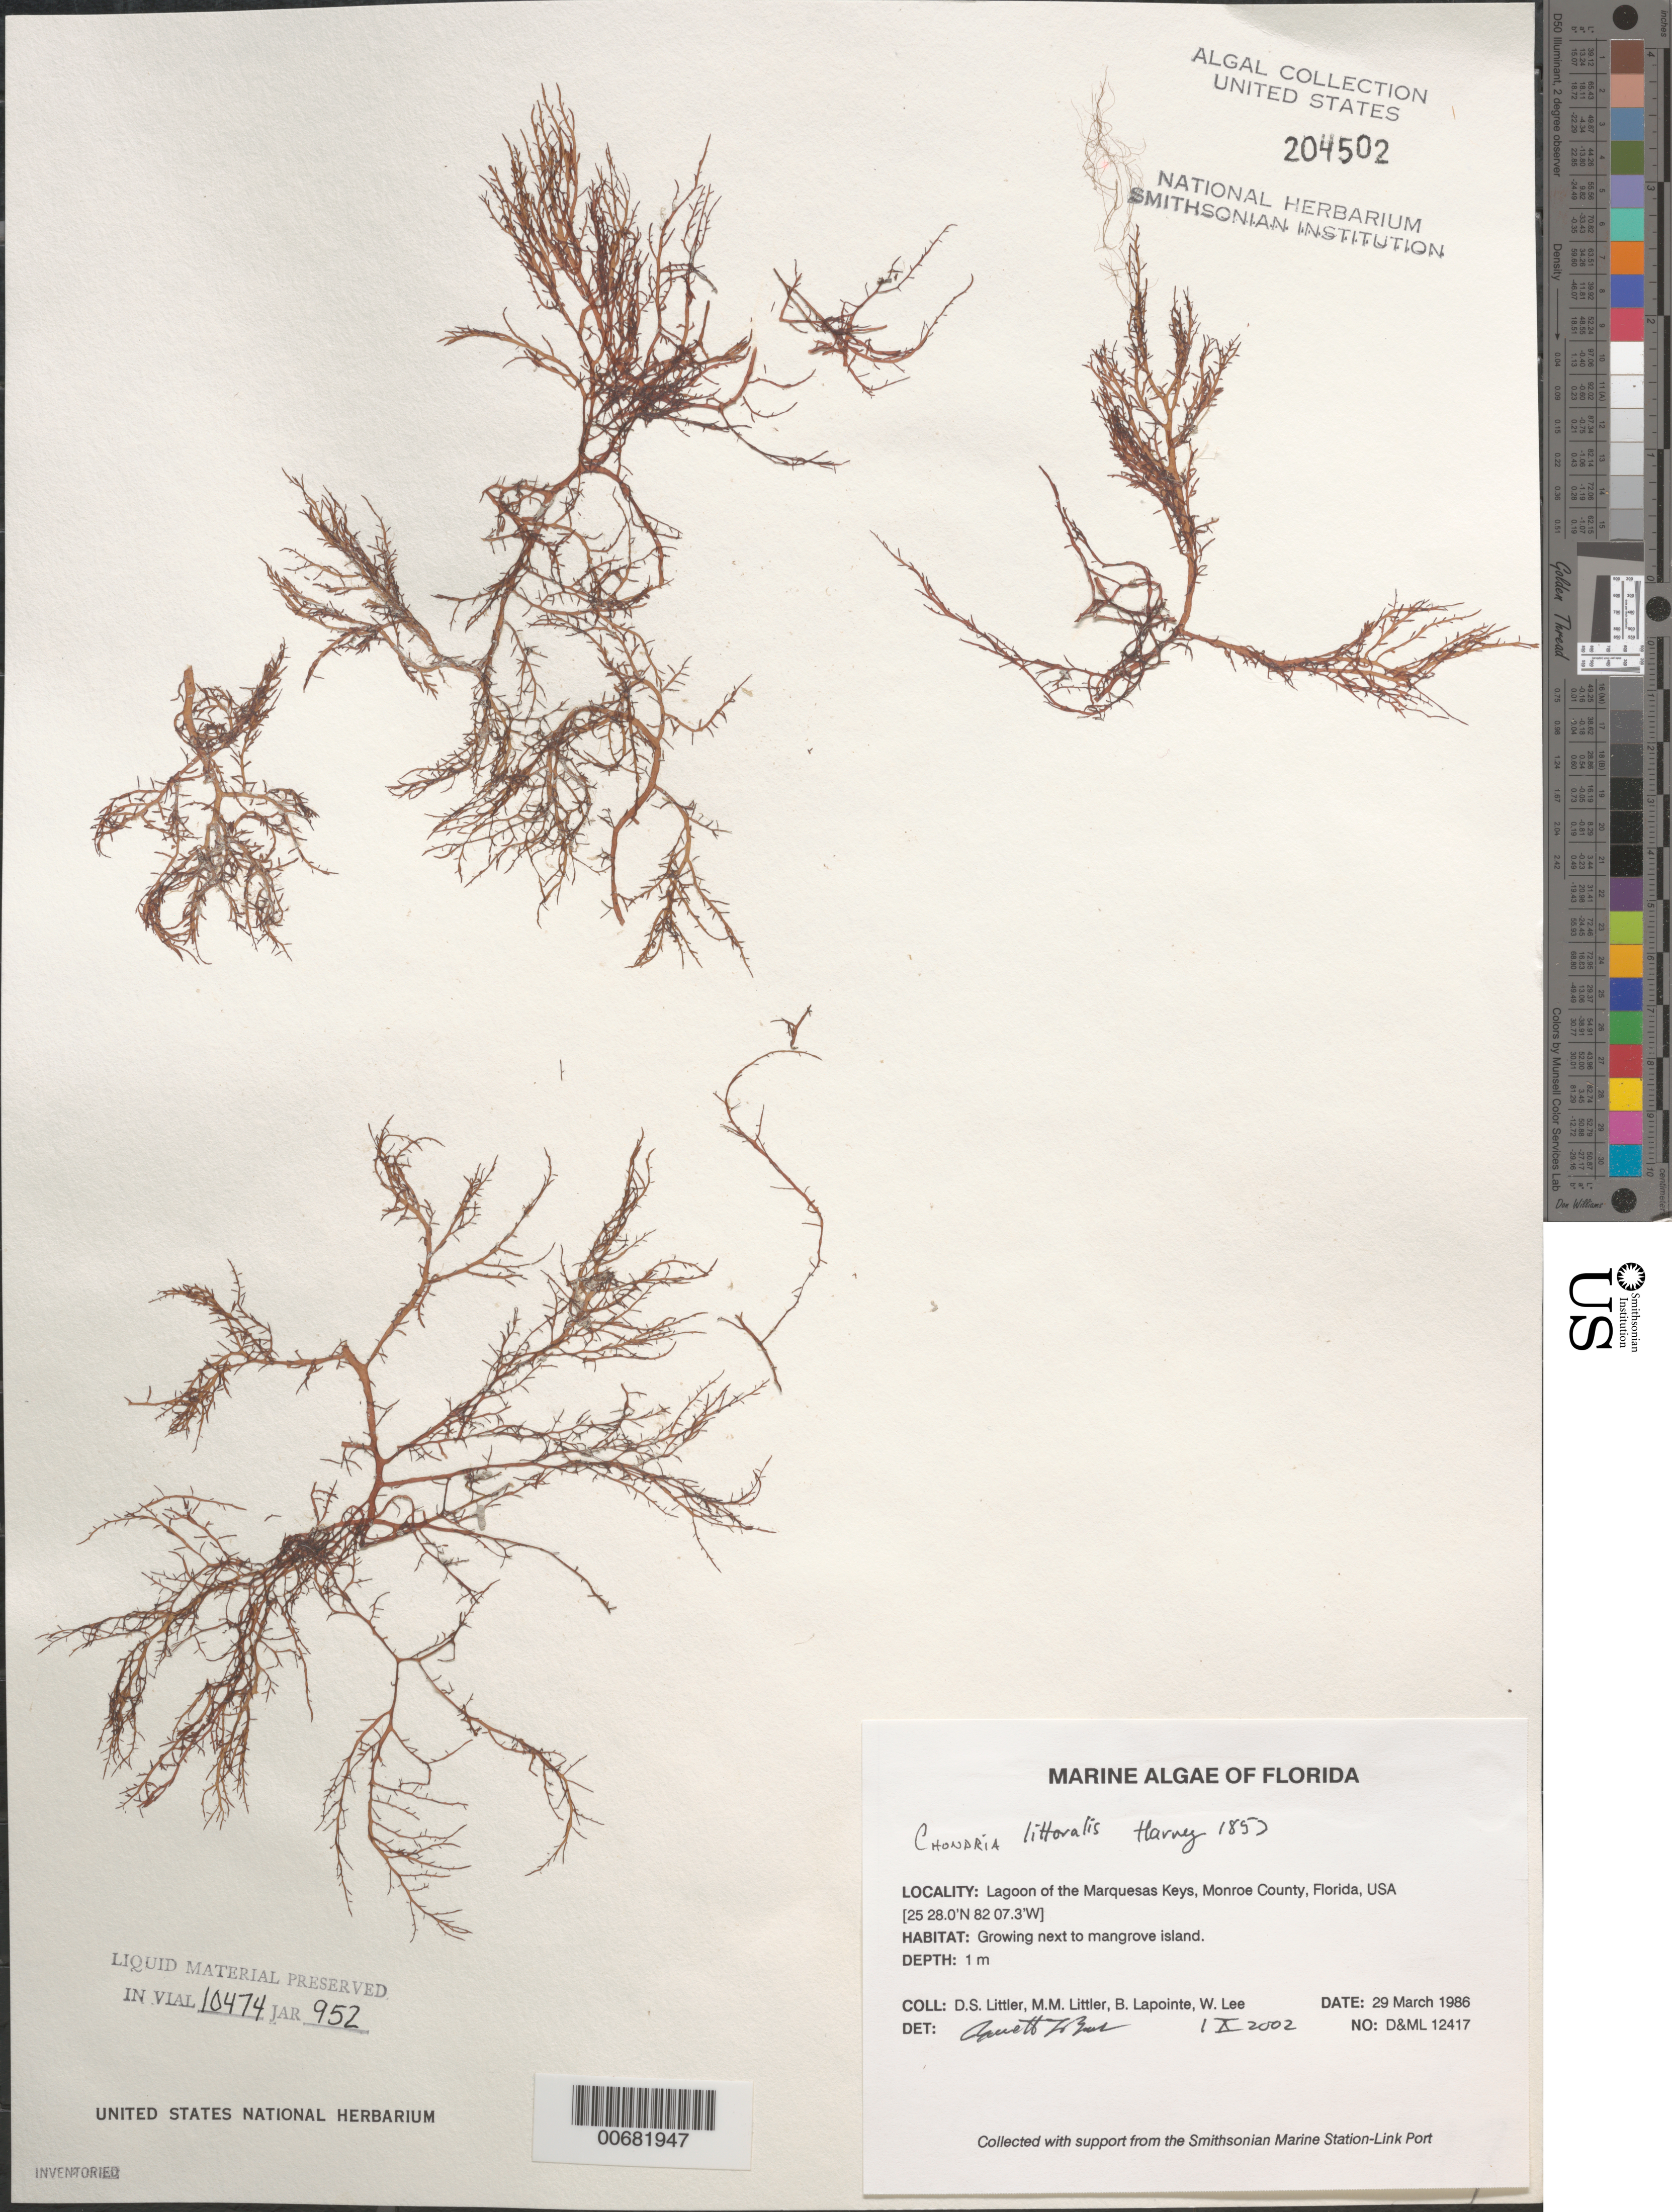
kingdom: Plantae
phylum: Rhodophyta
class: Florideophyceae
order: Ceramiales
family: Rhodomelaceae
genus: Chondria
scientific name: Chondria littoralis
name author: Harv.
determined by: Brooks, B. L., (BOT), Smithsonian Institution - National Museum of Natural History (UNITED STATES)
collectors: D. S. Littler, M. M. Littler, B. Lapointe & W. Lee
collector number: D&ML 12417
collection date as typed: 29 Mar 1986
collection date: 1986-03-29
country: United States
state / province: Florida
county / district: Monroe County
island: Marquesas Keys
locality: Lagoon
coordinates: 25 28.0' N, 82 07.3' W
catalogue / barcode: US 204502